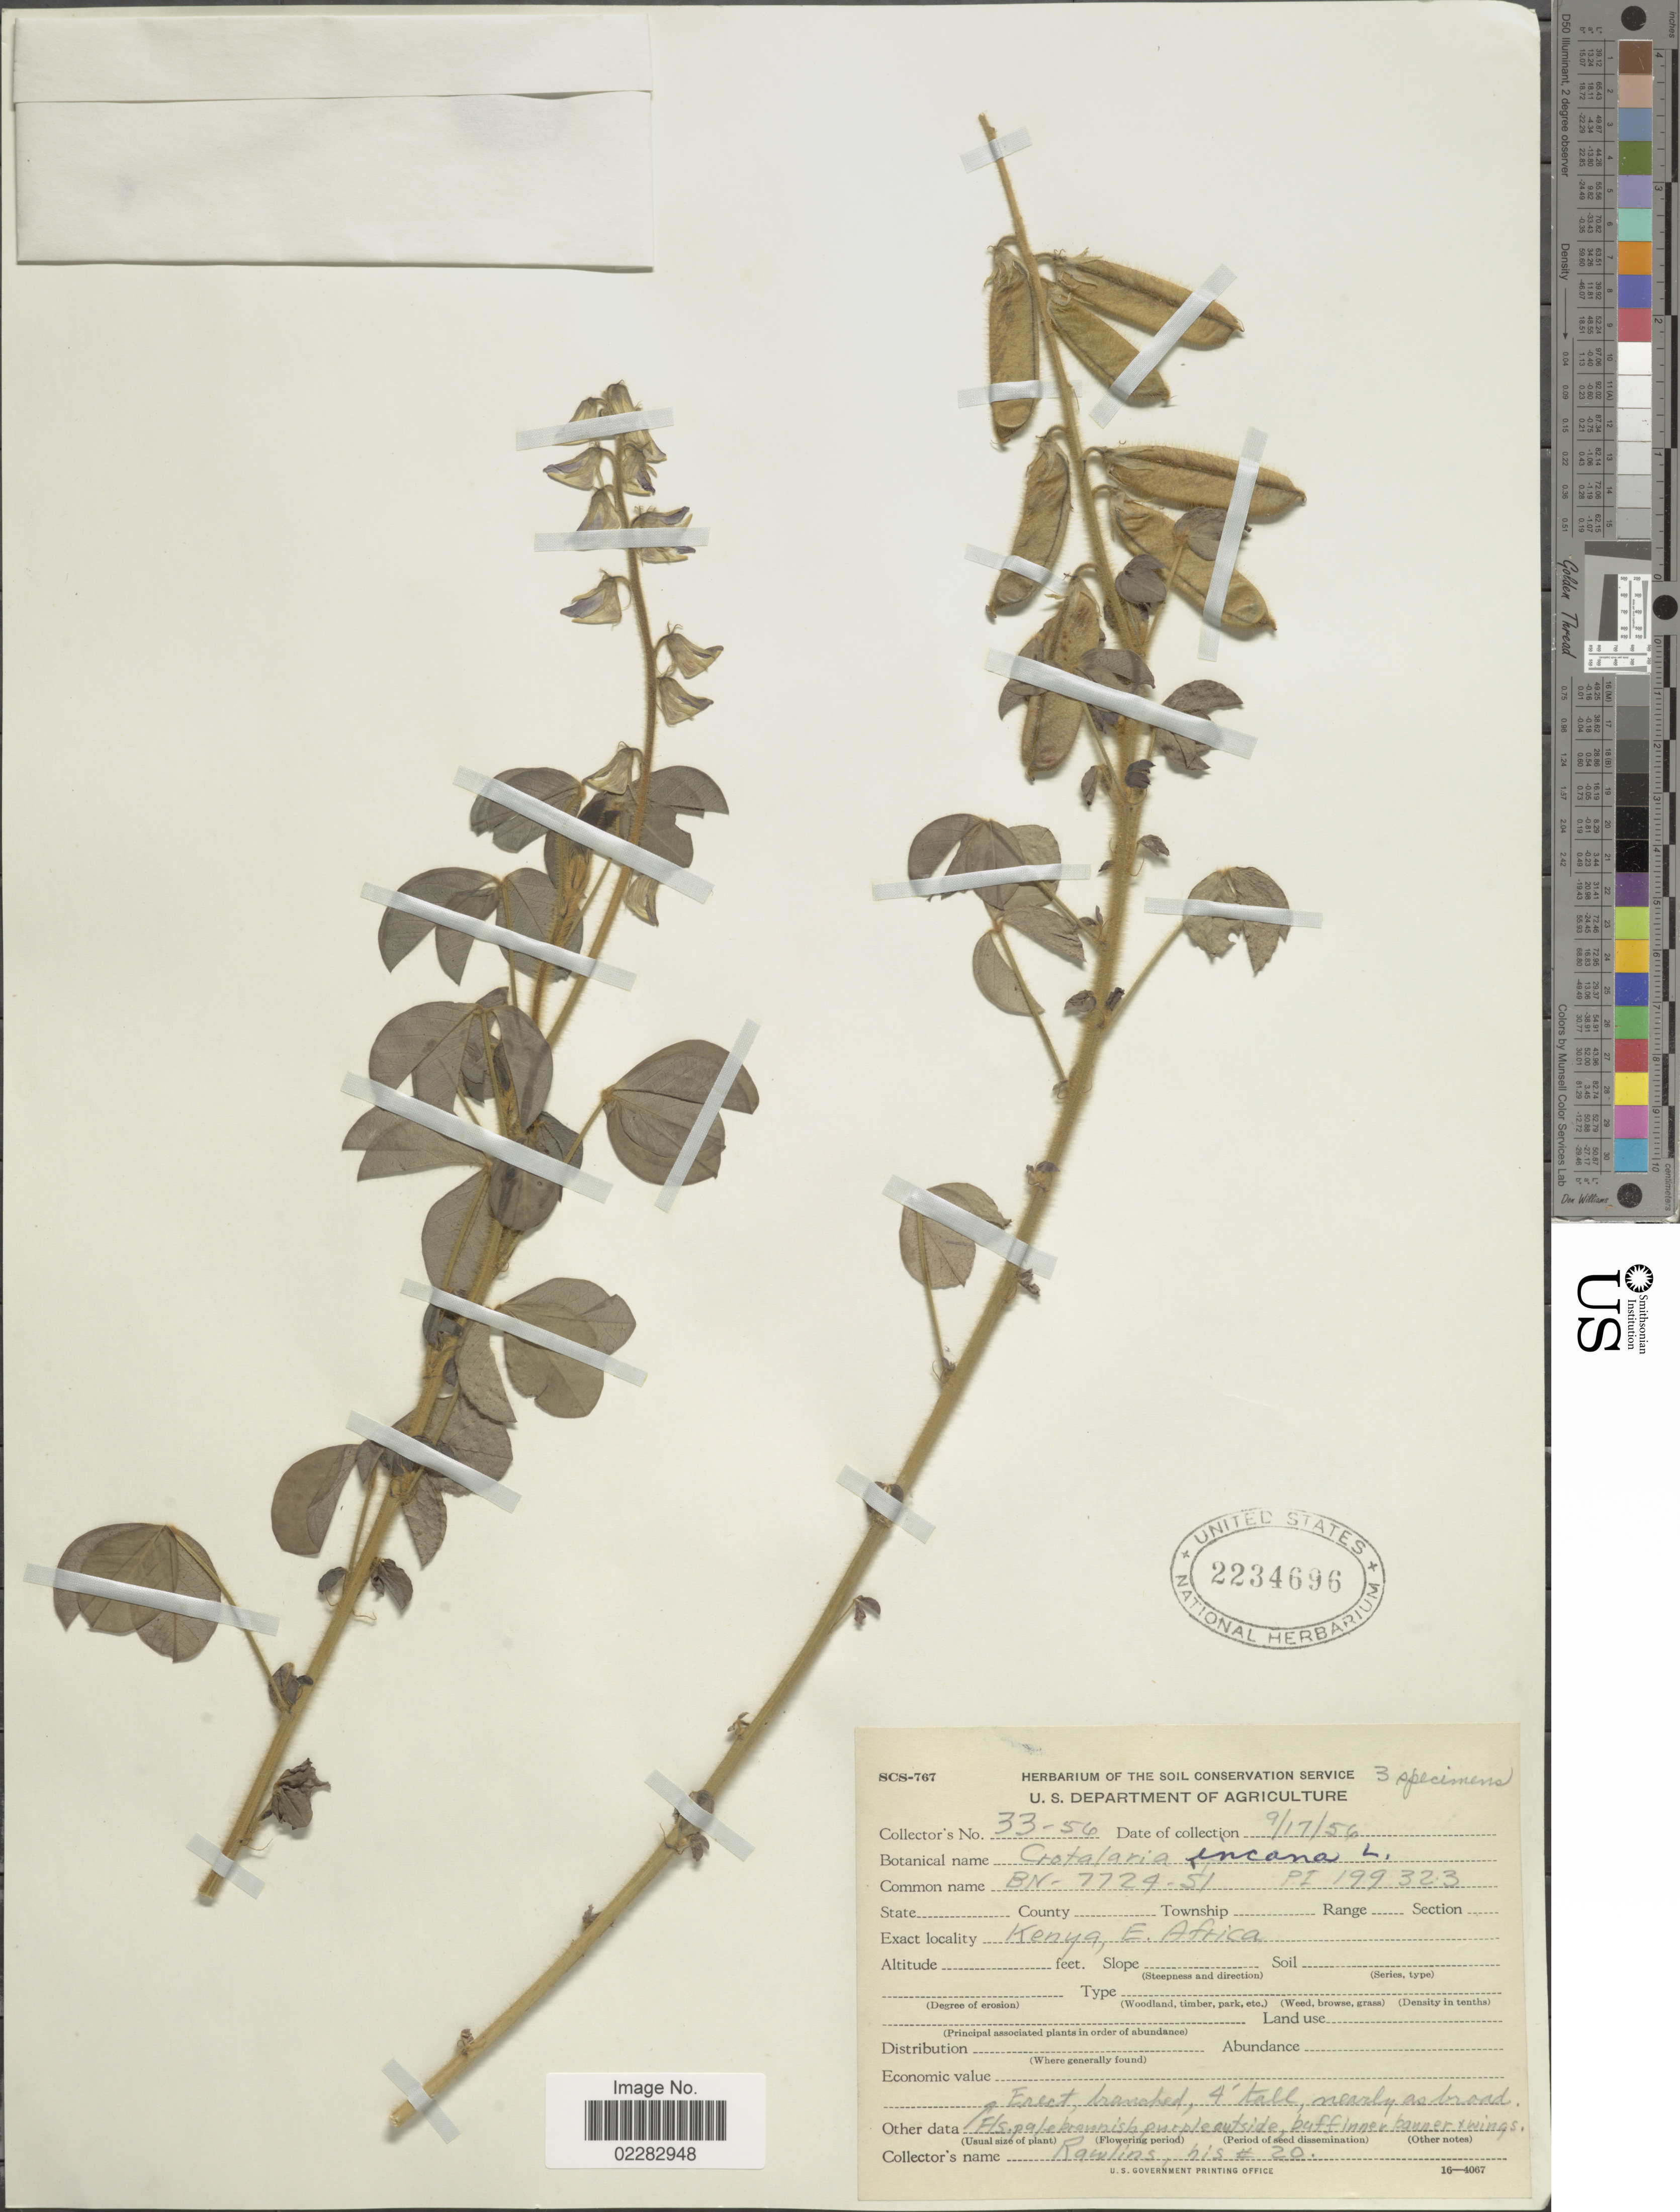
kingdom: Plantae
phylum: Tracheophyta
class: Magnoliopsida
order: Fabales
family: Fabaceae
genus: Crotalaria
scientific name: Crotalaria incana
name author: L.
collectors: -. Rawlins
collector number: bis 20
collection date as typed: Transcribed d/m/y: 17/9/56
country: Kenya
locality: E. Africa.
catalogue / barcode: US 2234696